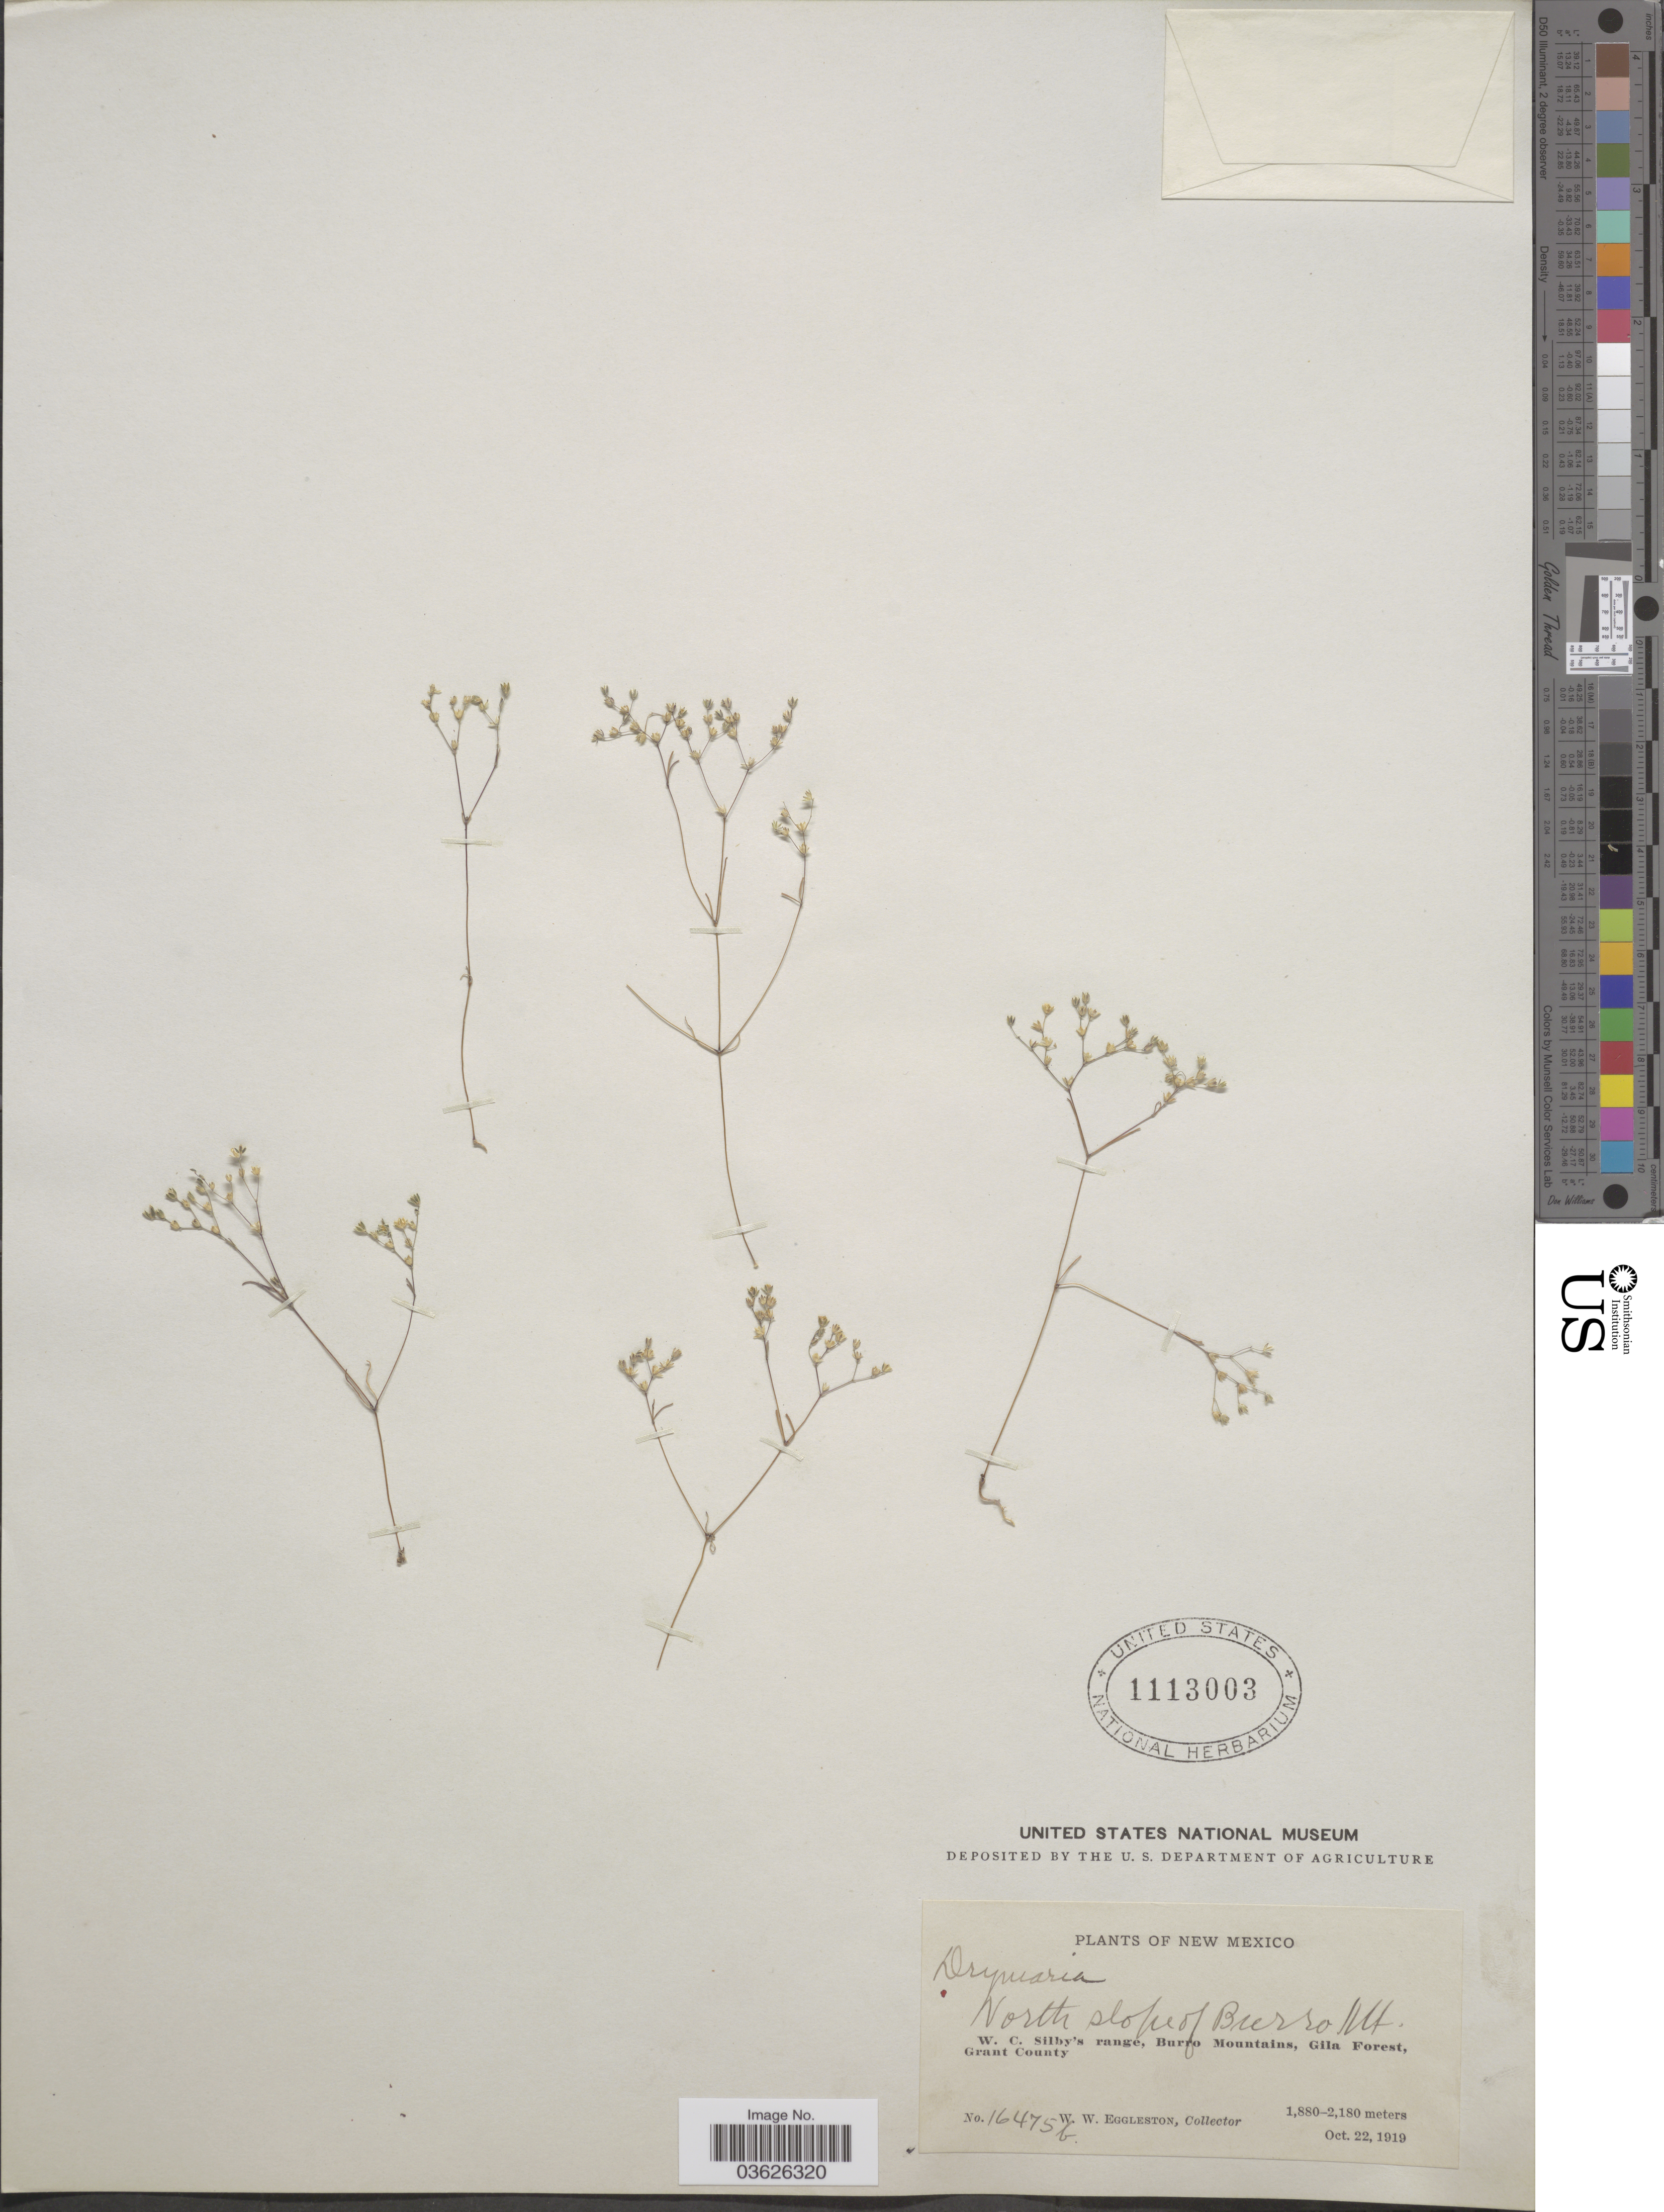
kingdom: Plantae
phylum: Tracheophyta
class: Magnoliopsida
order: Caryophyllales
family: Caryophyllaceae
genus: Drymaria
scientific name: Drymaria tenella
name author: A. Gray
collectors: W. W. Eggleston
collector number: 16475b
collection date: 1919-10-22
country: United States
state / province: New Mexico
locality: North slope of Burro Mt. W. C. Silby's range, Burro Mountains, Gila Forest, Grant County.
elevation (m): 1880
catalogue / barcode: US 1113003